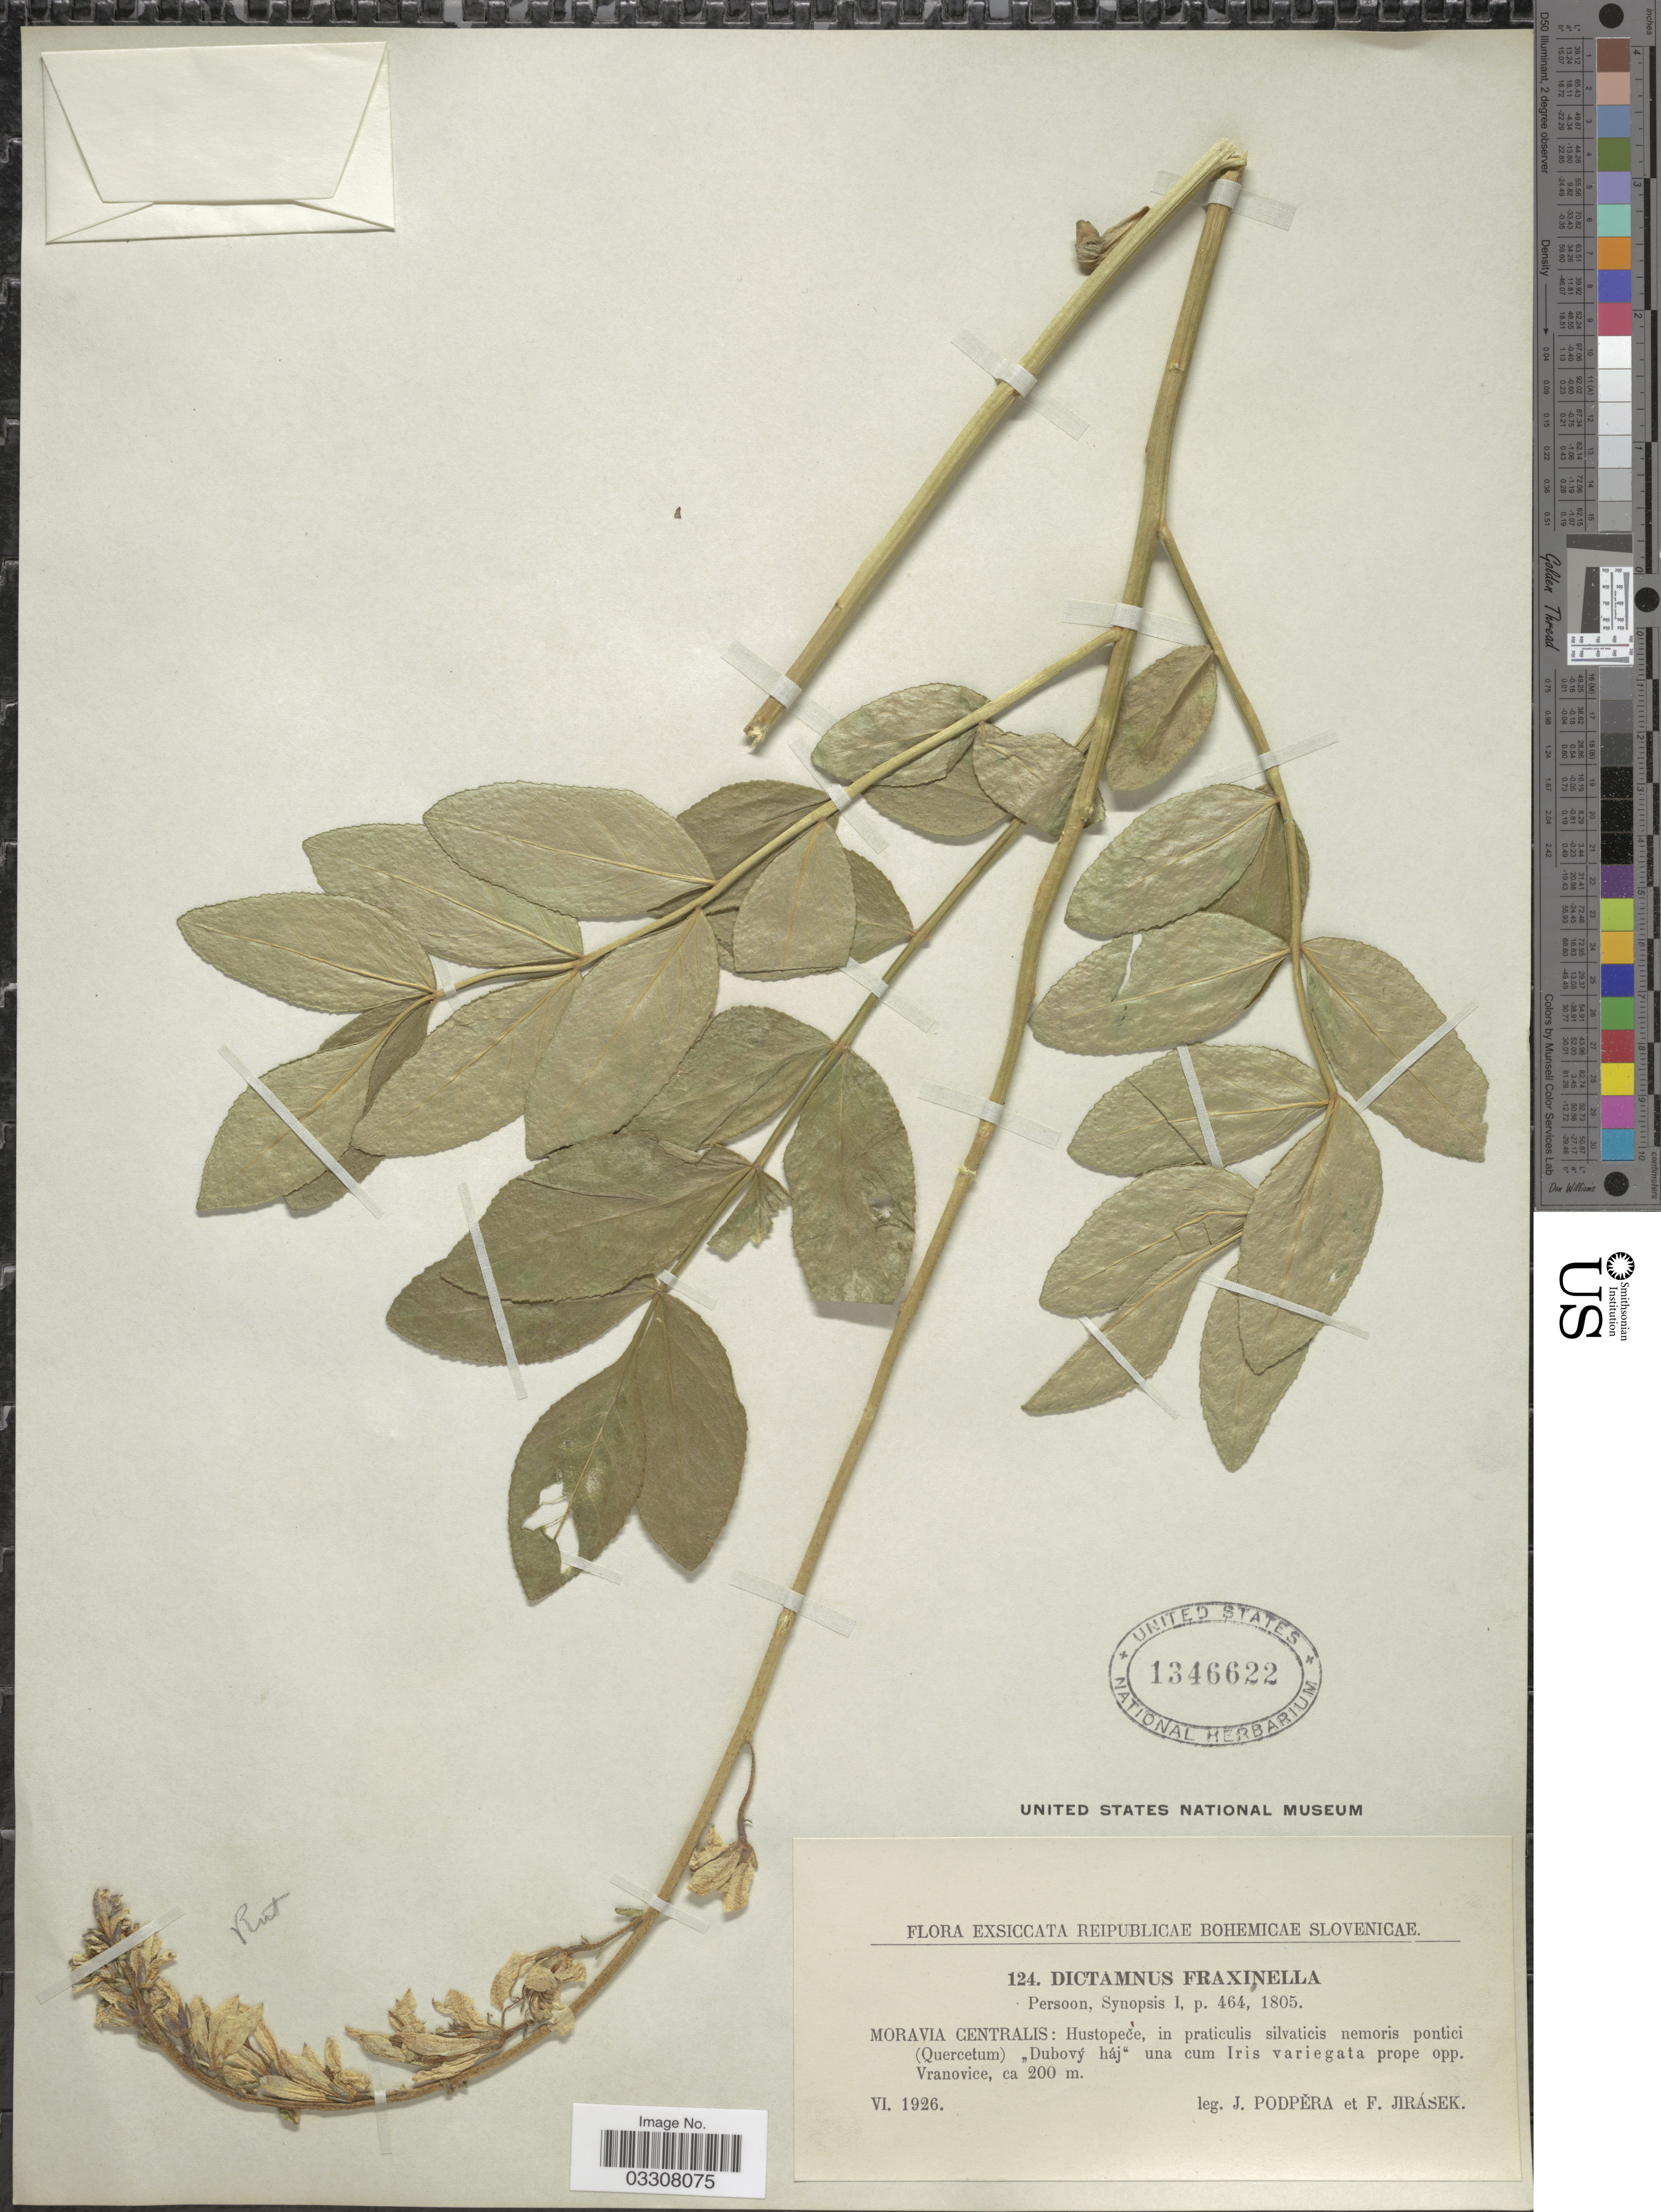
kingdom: Plantae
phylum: Tracheophyta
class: Magnoliopsida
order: Sapindales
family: Rutaceae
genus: Dictamnus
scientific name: Dictamnus fraxinella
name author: Pers.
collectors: J. Podpera & F. Jirasek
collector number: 124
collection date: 1926-06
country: Czechia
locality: Reipublicae Bohemicae Slovenicae. [unsure placement] Moravia Centralis: Hustopeče, in praticulis silvaticis nemoris pontici (Quercetum) „Dubový háj“ una cum Iris variegata prope opp. Vranovice.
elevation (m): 200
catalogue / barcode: US 1346622